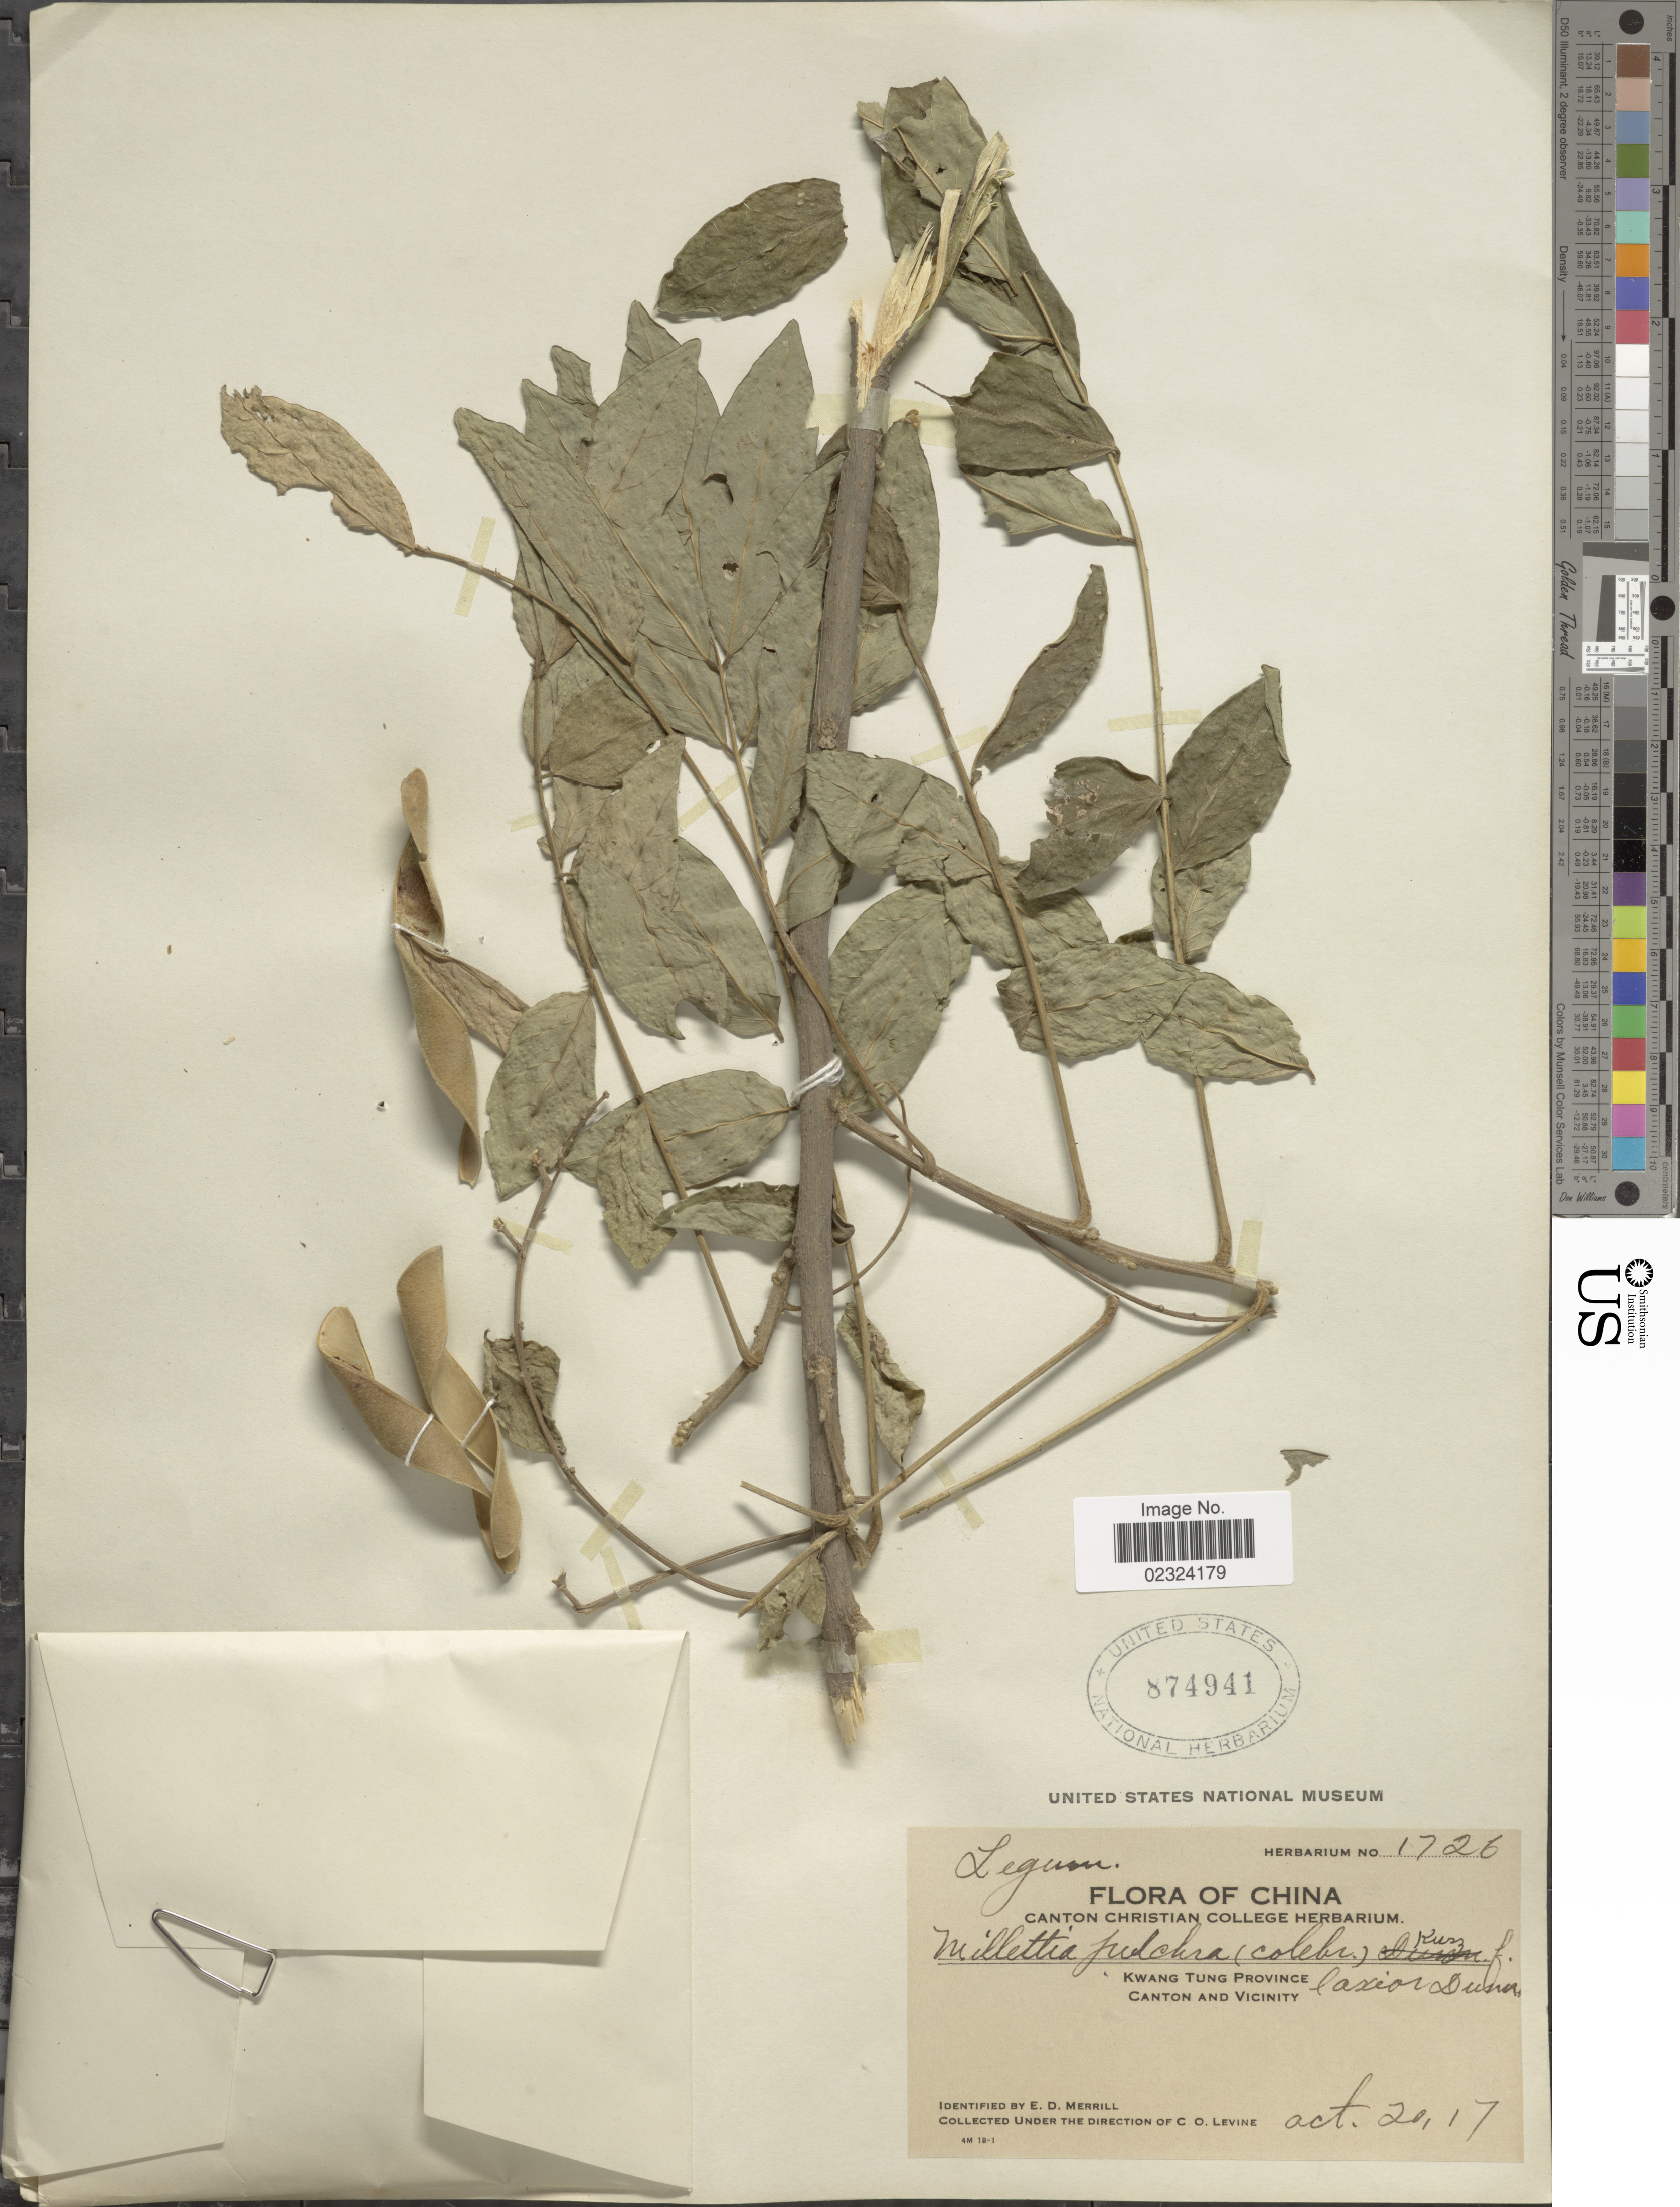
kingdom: Plantae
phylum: Tracheophyta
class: Magnoliopsida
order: Fabales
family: Fabaceae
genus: Millettia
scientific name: Millettia pulchra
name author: (Benth.) Kurz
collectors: C. O. Levine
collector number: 1726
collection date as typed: Transcribed d/m/y: 20/10/17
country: China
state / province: Guangdong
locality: Kwang Tung Province. Canton and vicinity.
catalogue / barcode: US 874941